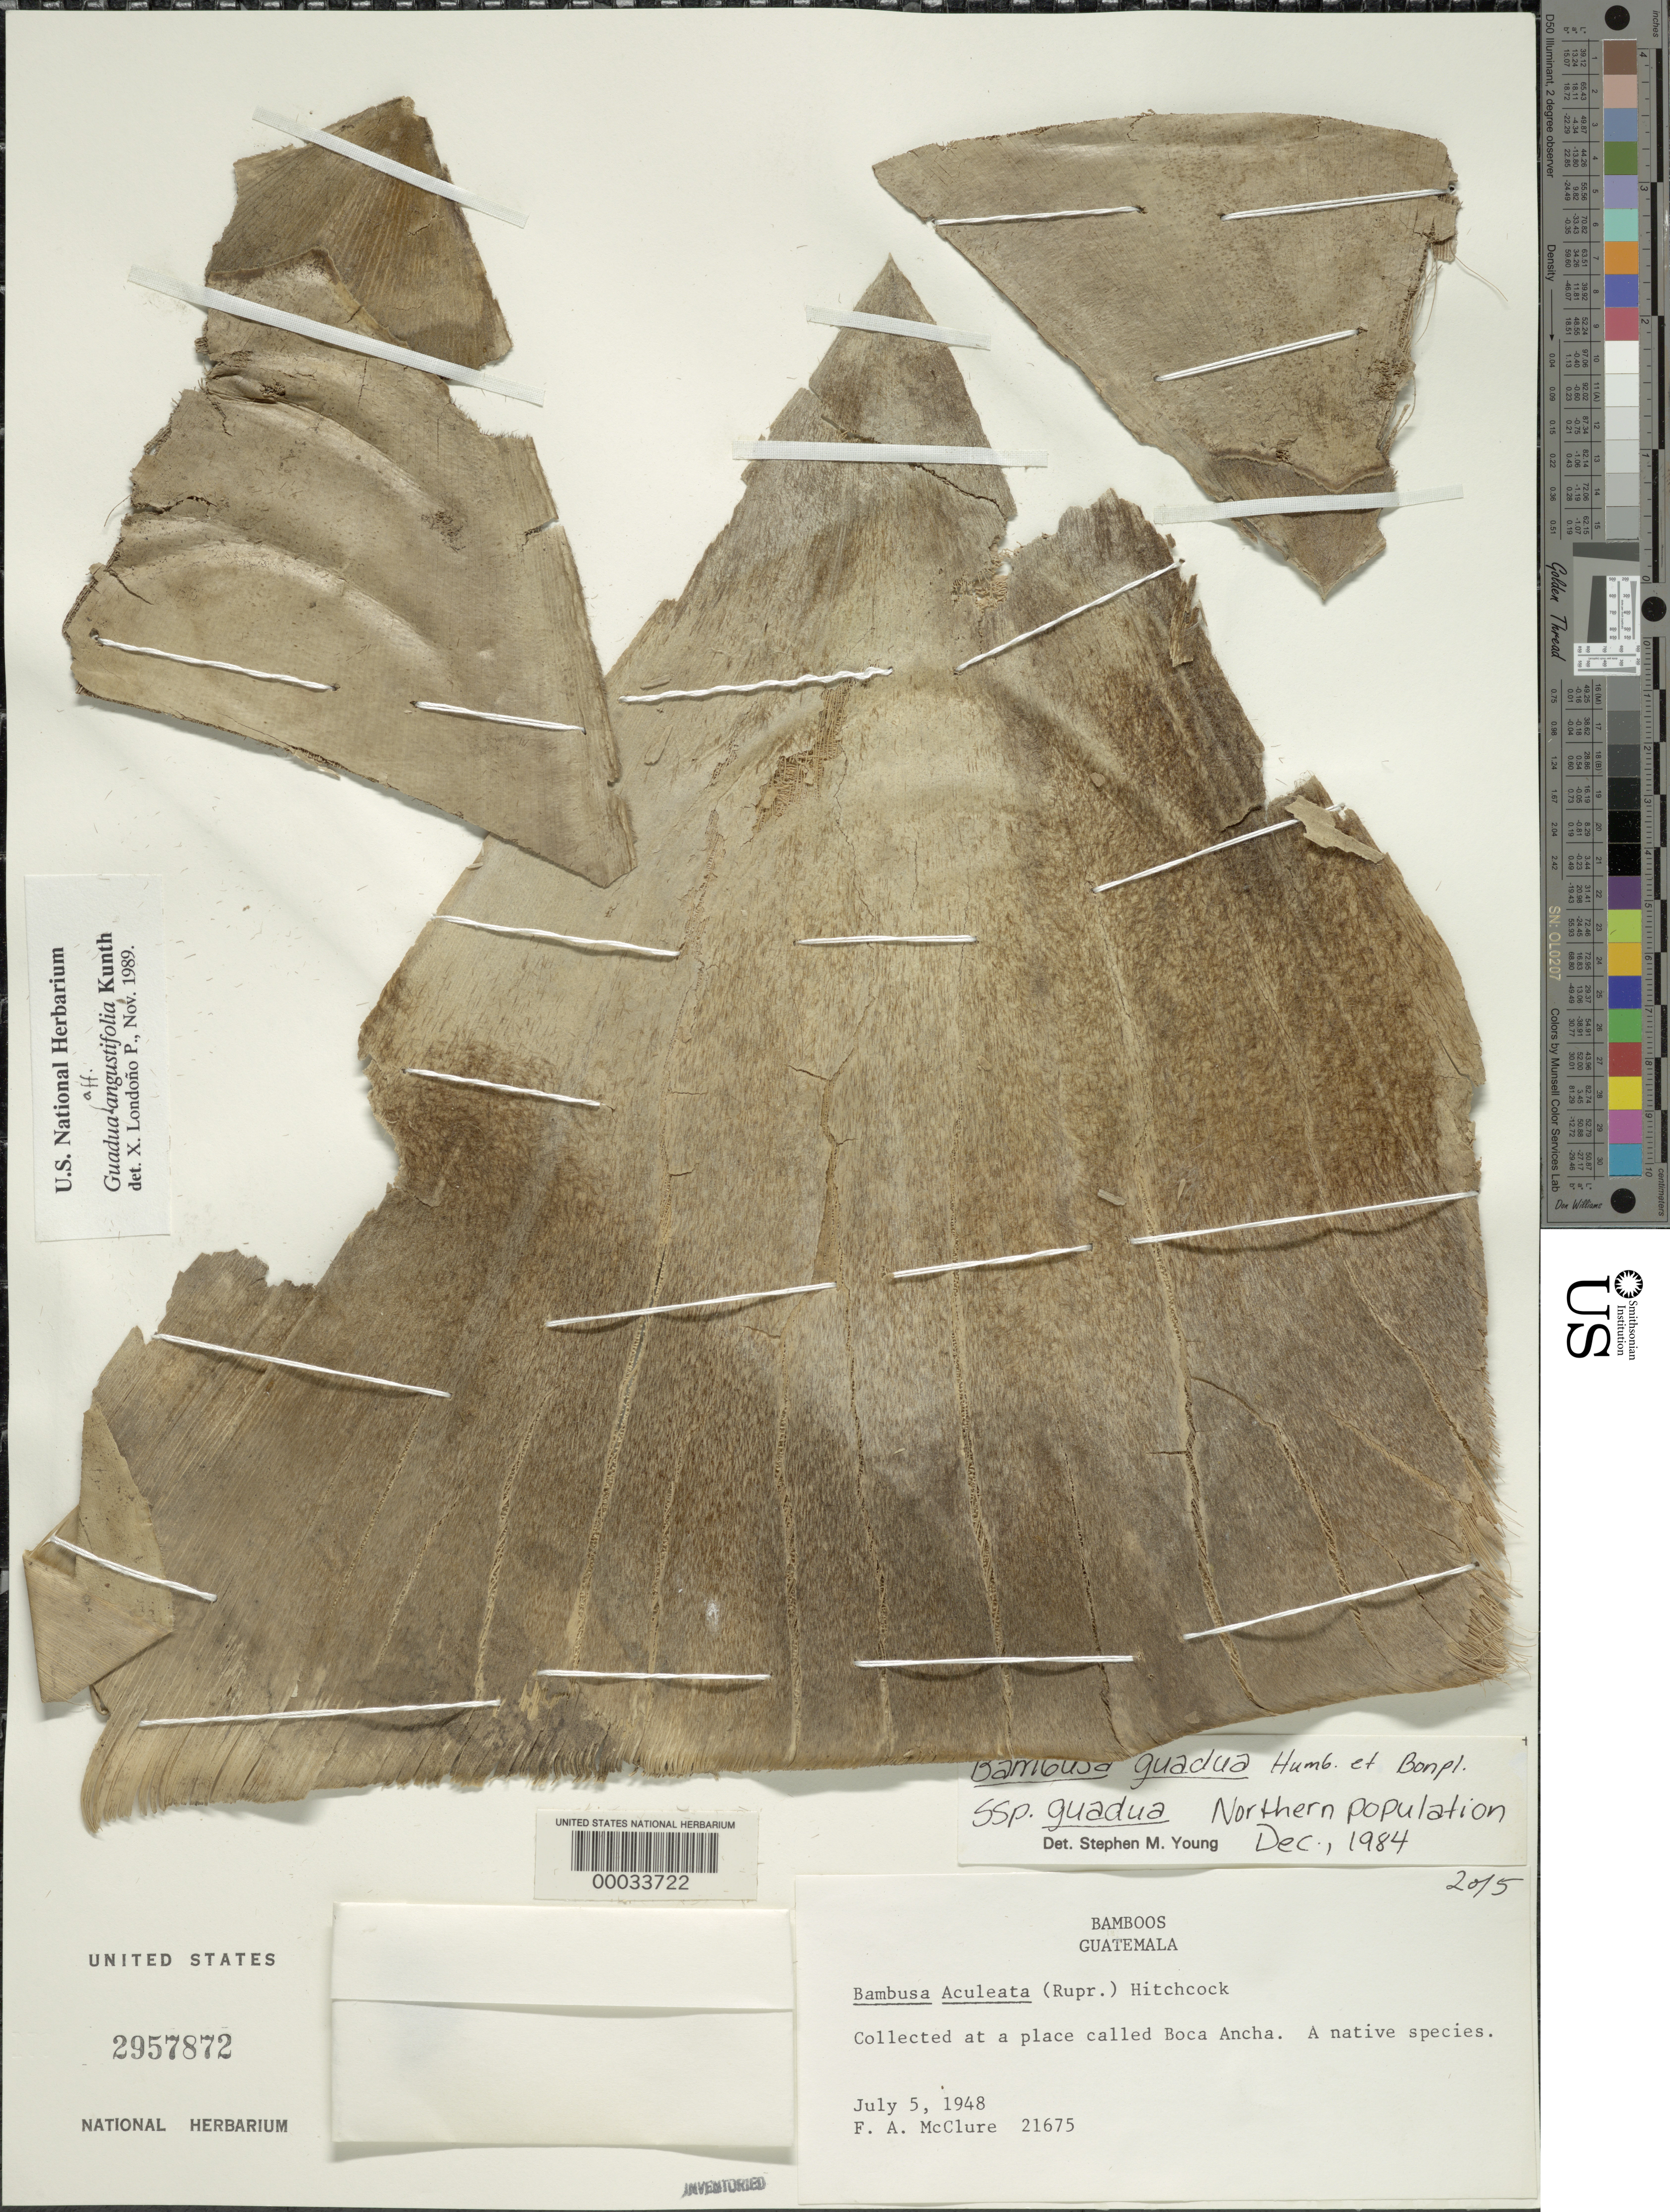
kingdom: Plantae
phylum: Tracheophyta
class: Liliopsida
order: Poales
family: Poaceae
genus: Guadua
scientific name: Guadua angustifolia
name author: Kunth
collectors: F. A. McClure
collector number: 21675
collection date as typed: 05 Jul 1948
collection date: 1948-07-05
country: Guatemala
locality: Boca ancha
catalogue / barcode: US 2957872